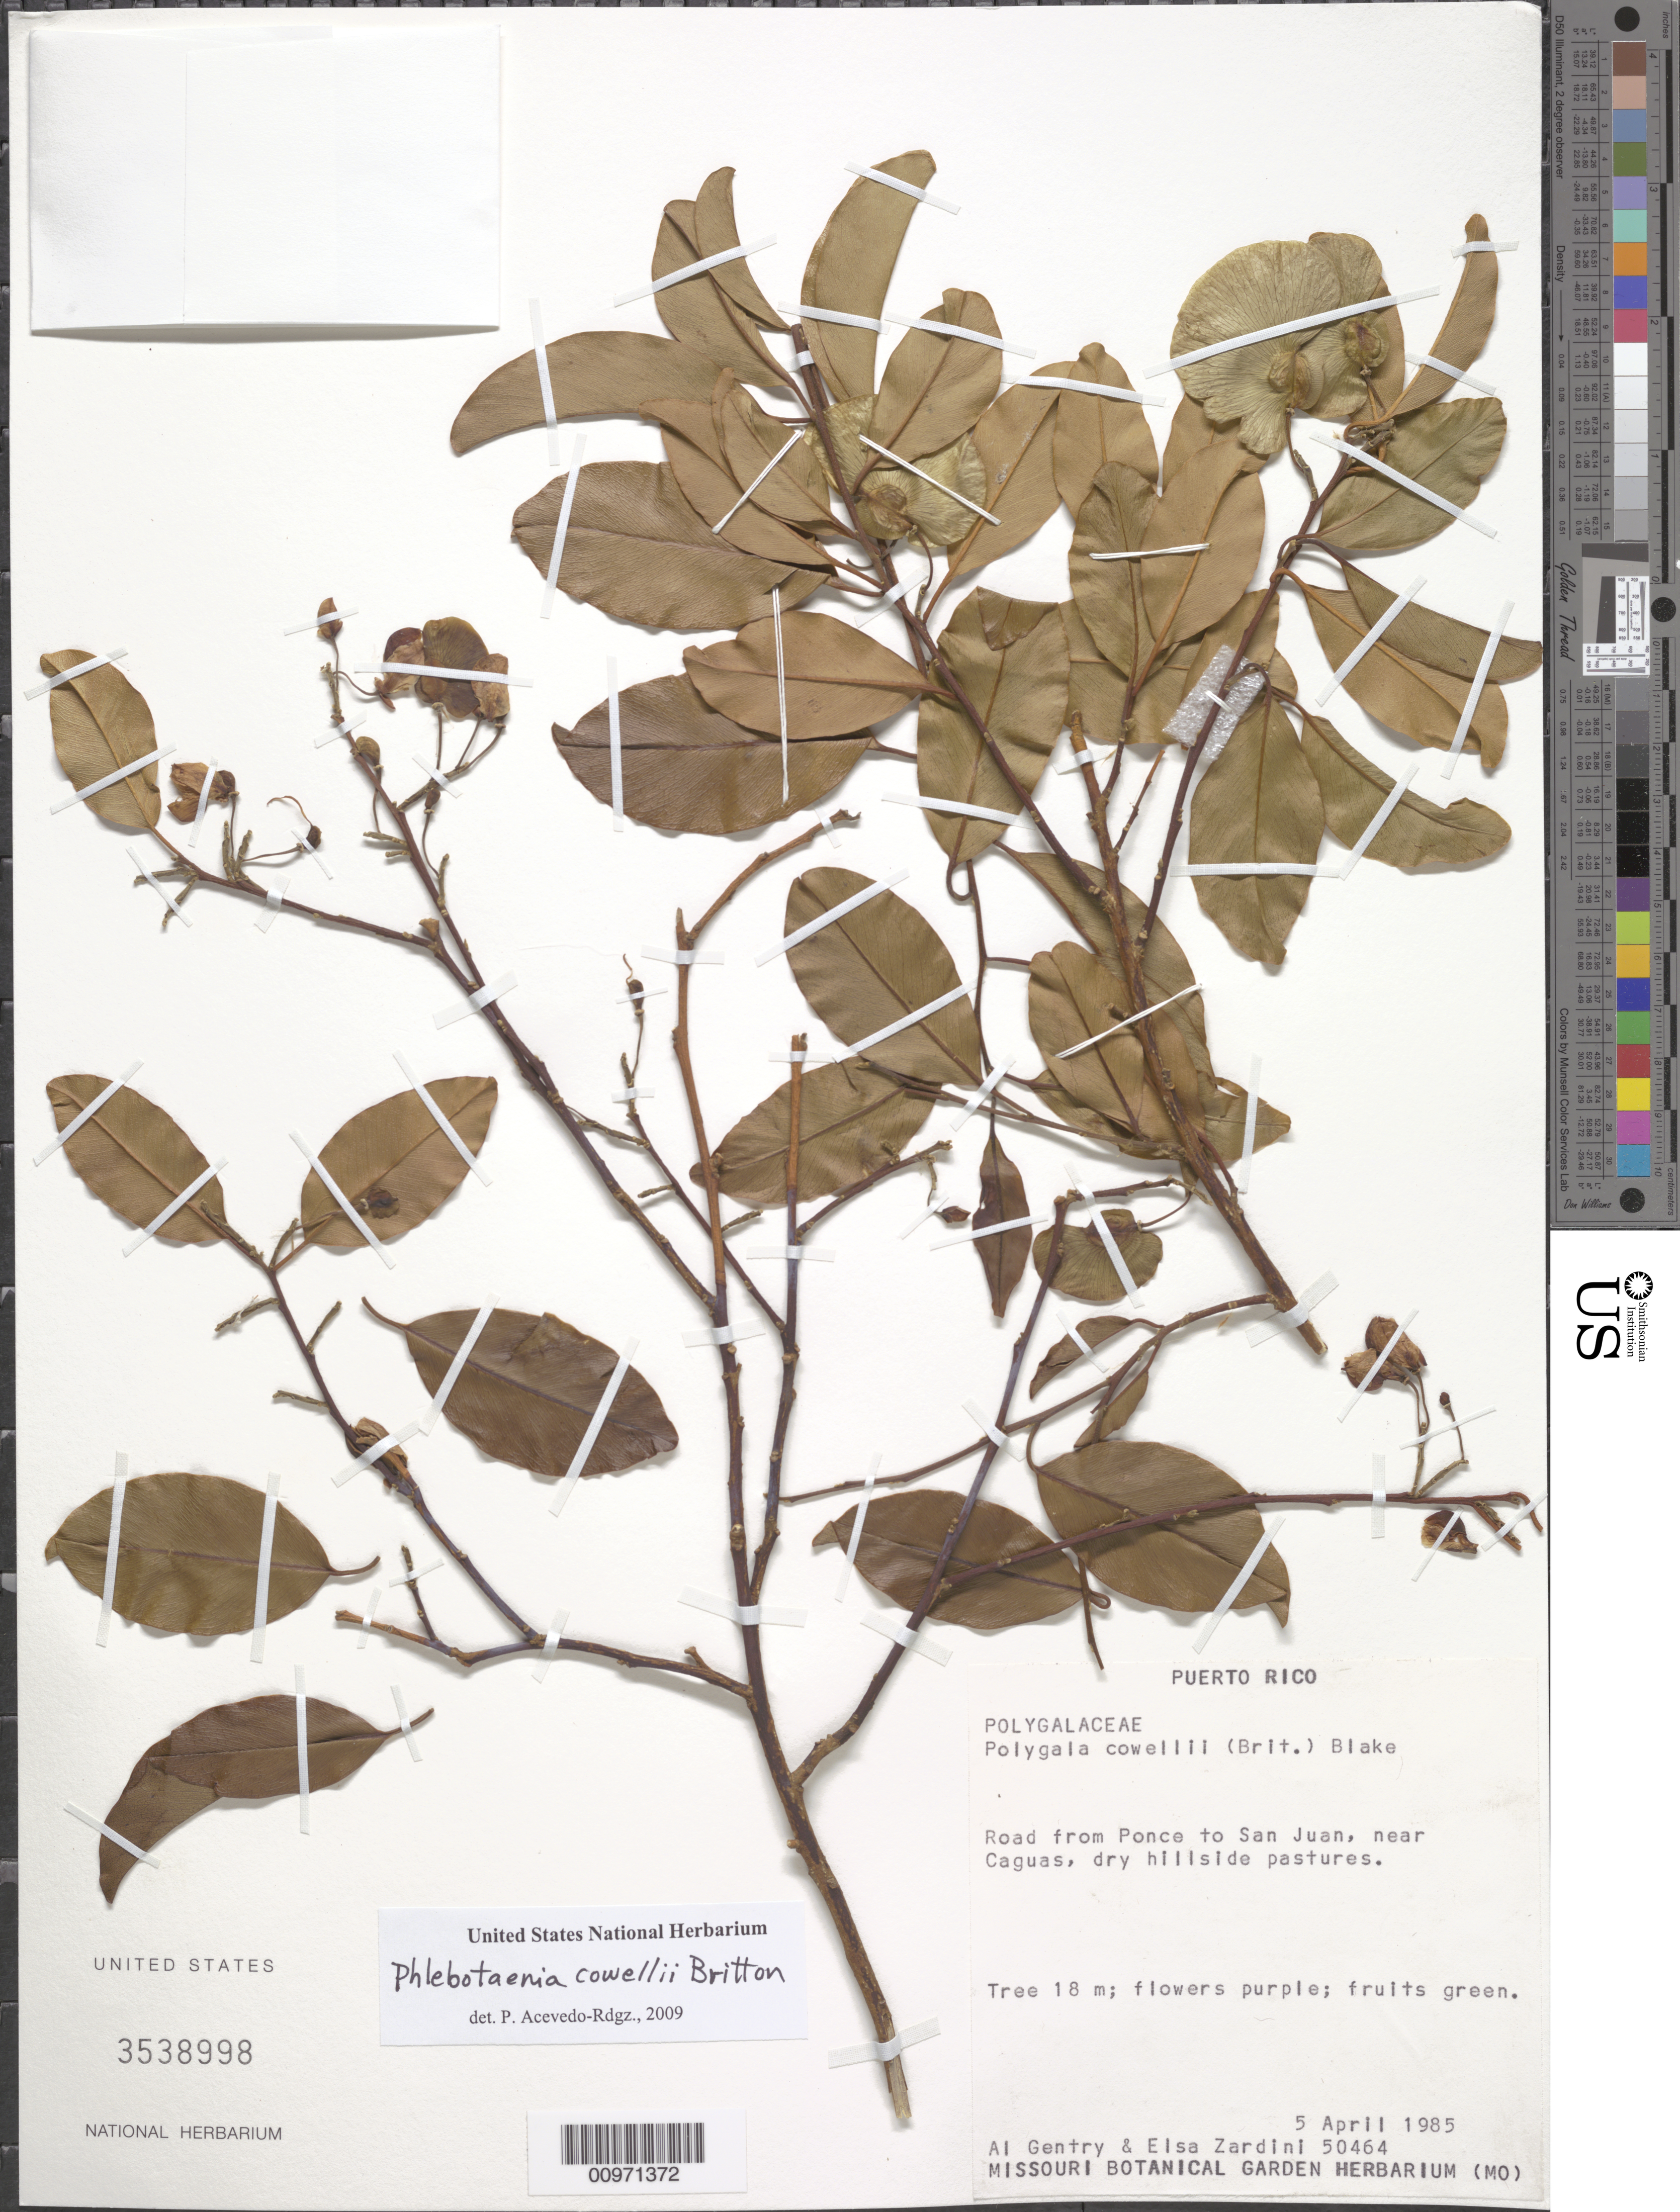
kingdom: Plantae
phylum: Tracheophyta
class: Magnoliopsida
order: Fabales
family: Polygalaceae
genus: Phlebotaenia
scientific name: Phlebotaenia cowellii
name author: Britton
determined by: Acevedo, P.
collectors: A. H. Gentry & E. M. Zardini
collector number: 50464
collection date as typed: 05 Apr 1985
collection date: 1985-04-05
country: Puerto Rico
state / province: Caguas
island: Puerto Rico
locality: Ponce to San Juan road, near Caguas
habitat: Dry hillside pastures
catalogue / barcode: US 3538998